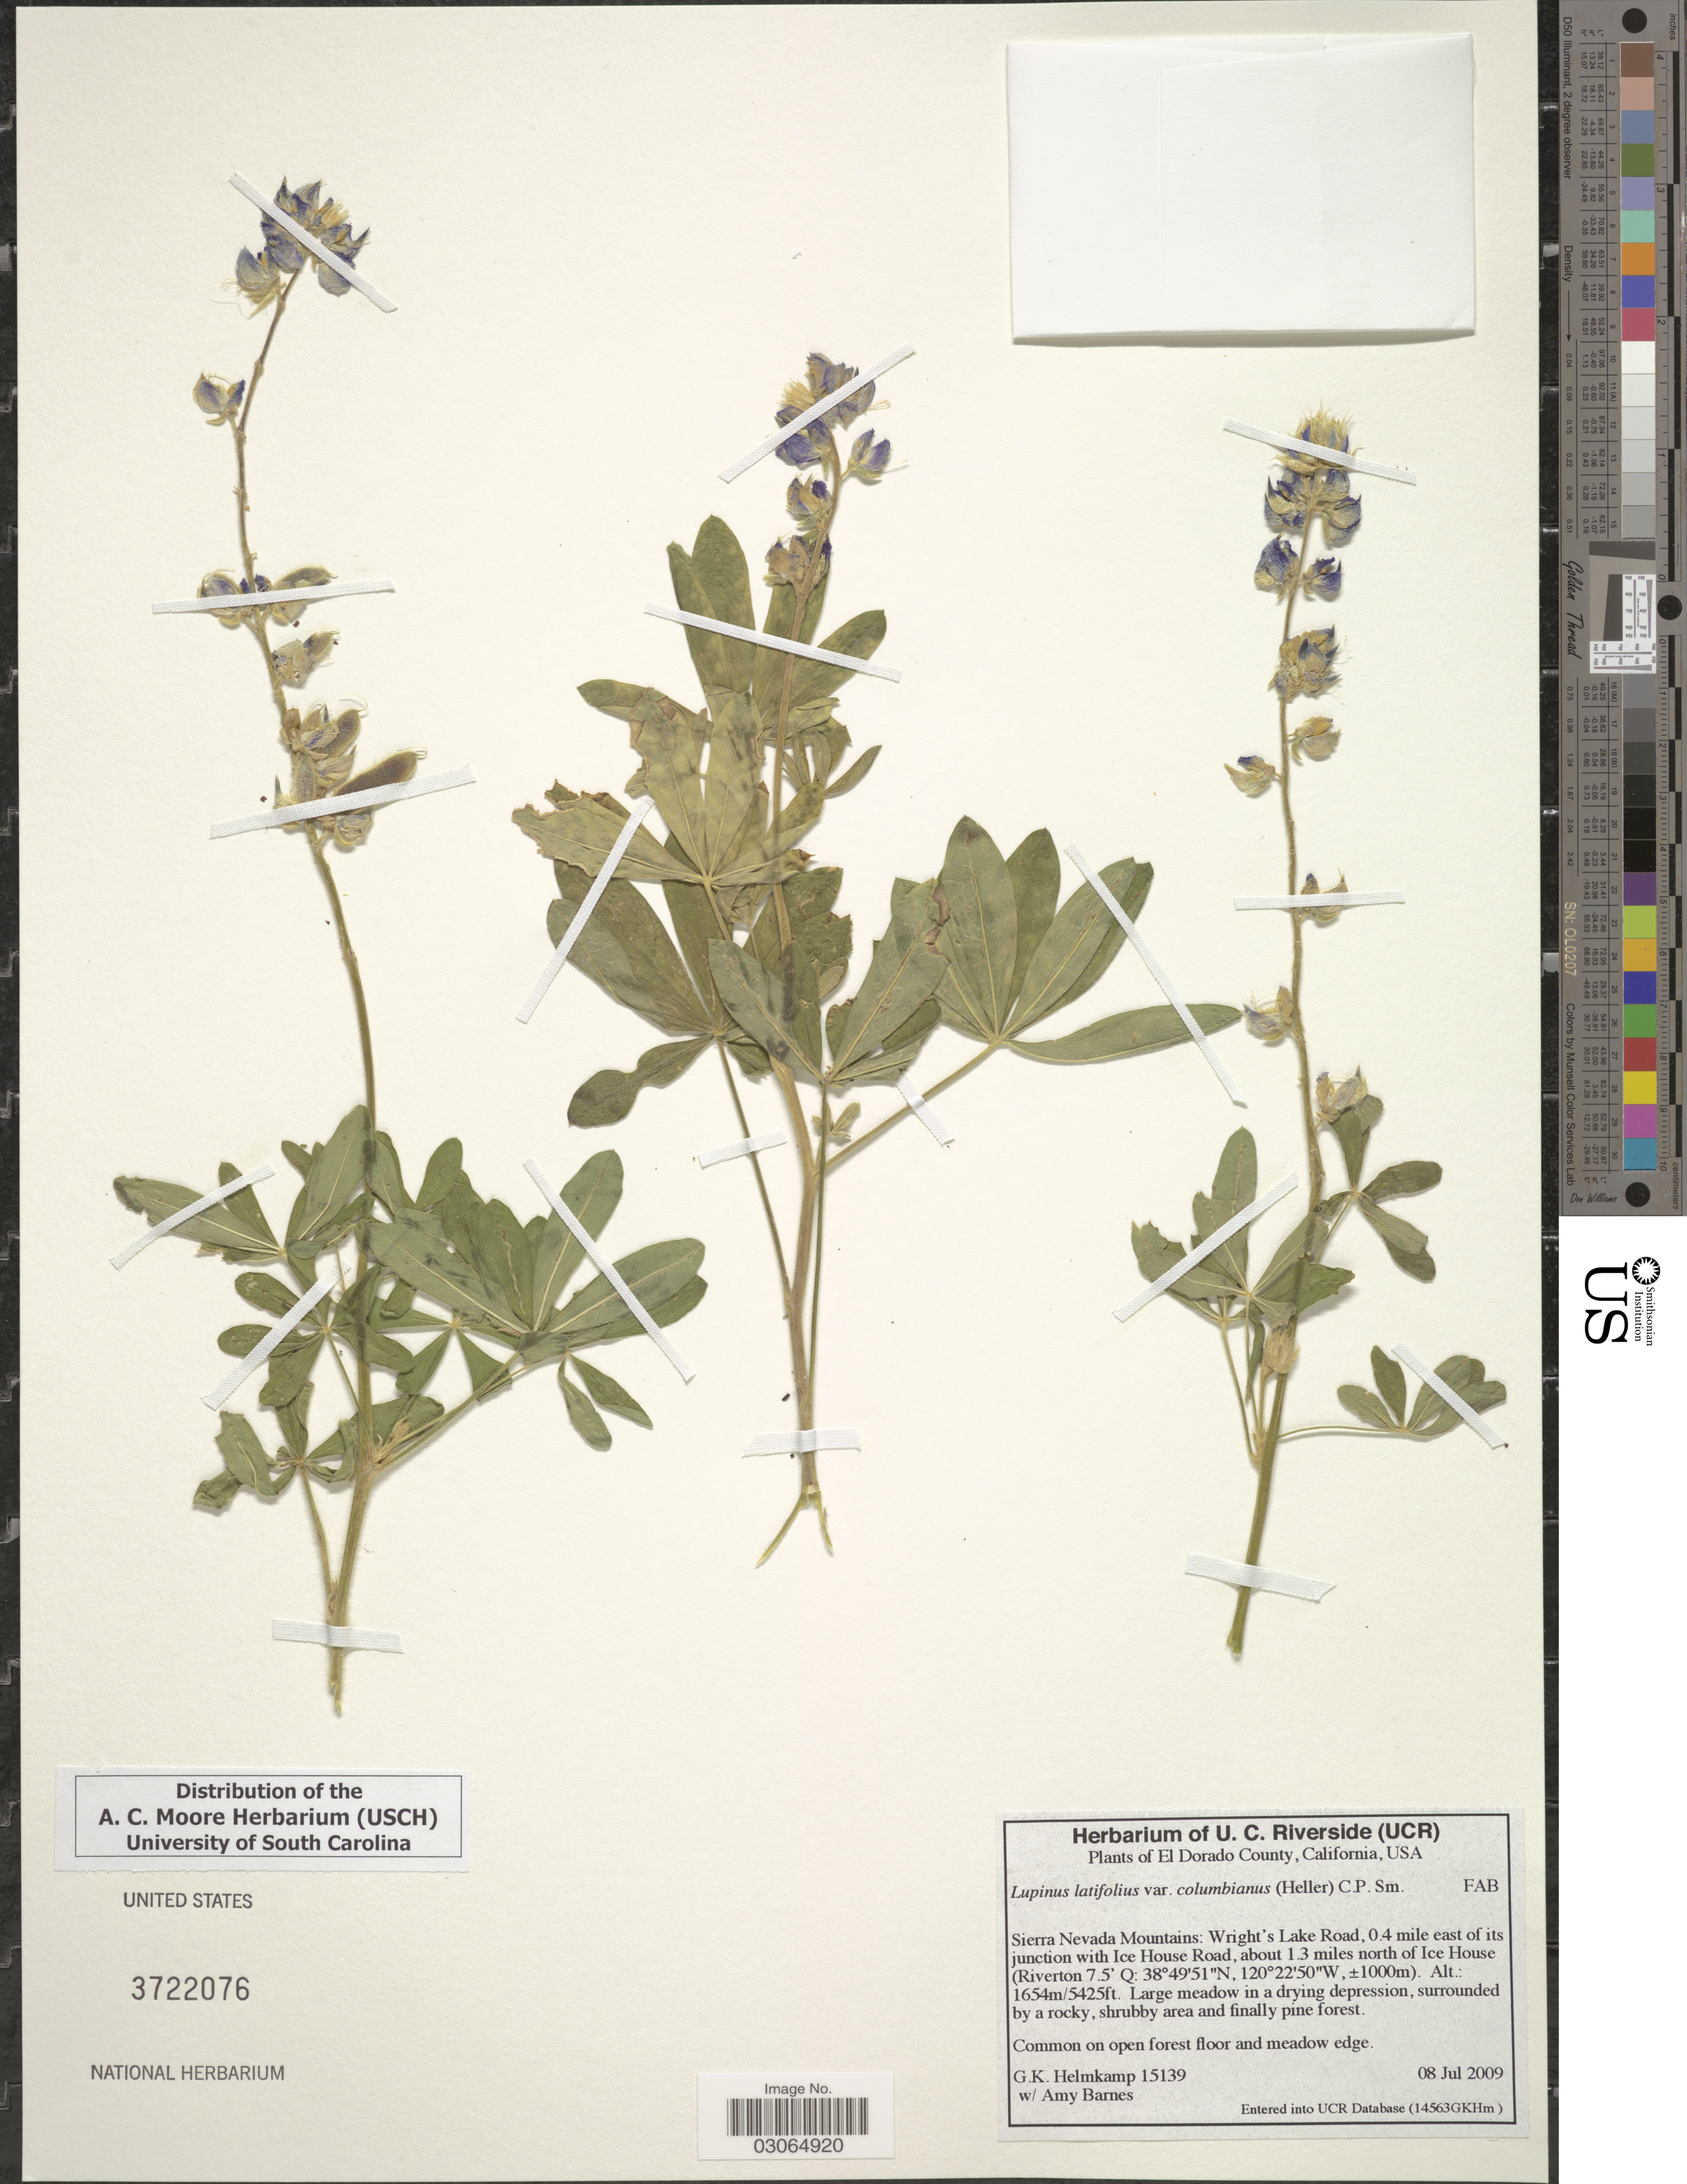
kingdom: Plantae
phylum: Tracheophyta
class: Magnoliopsida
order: Fabales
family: Fabaceae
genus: Lupinus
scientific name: Lupinus latifolius var. columbianus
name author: (A. Heller) C.P. Sm.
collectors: G. Helmkamp & A. Barnes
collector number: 15139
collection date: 2009-07-08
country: United States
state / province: California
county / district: El Dorado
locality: El Dorado County. Sierra Nevada Mountains: Wright's Lake Road, 0.4 mile east of its junction with Ice House Road, about 1.3 miles north of Ice House (Riverton 7.5' Q).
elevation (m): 1000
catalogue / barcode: US 3722076